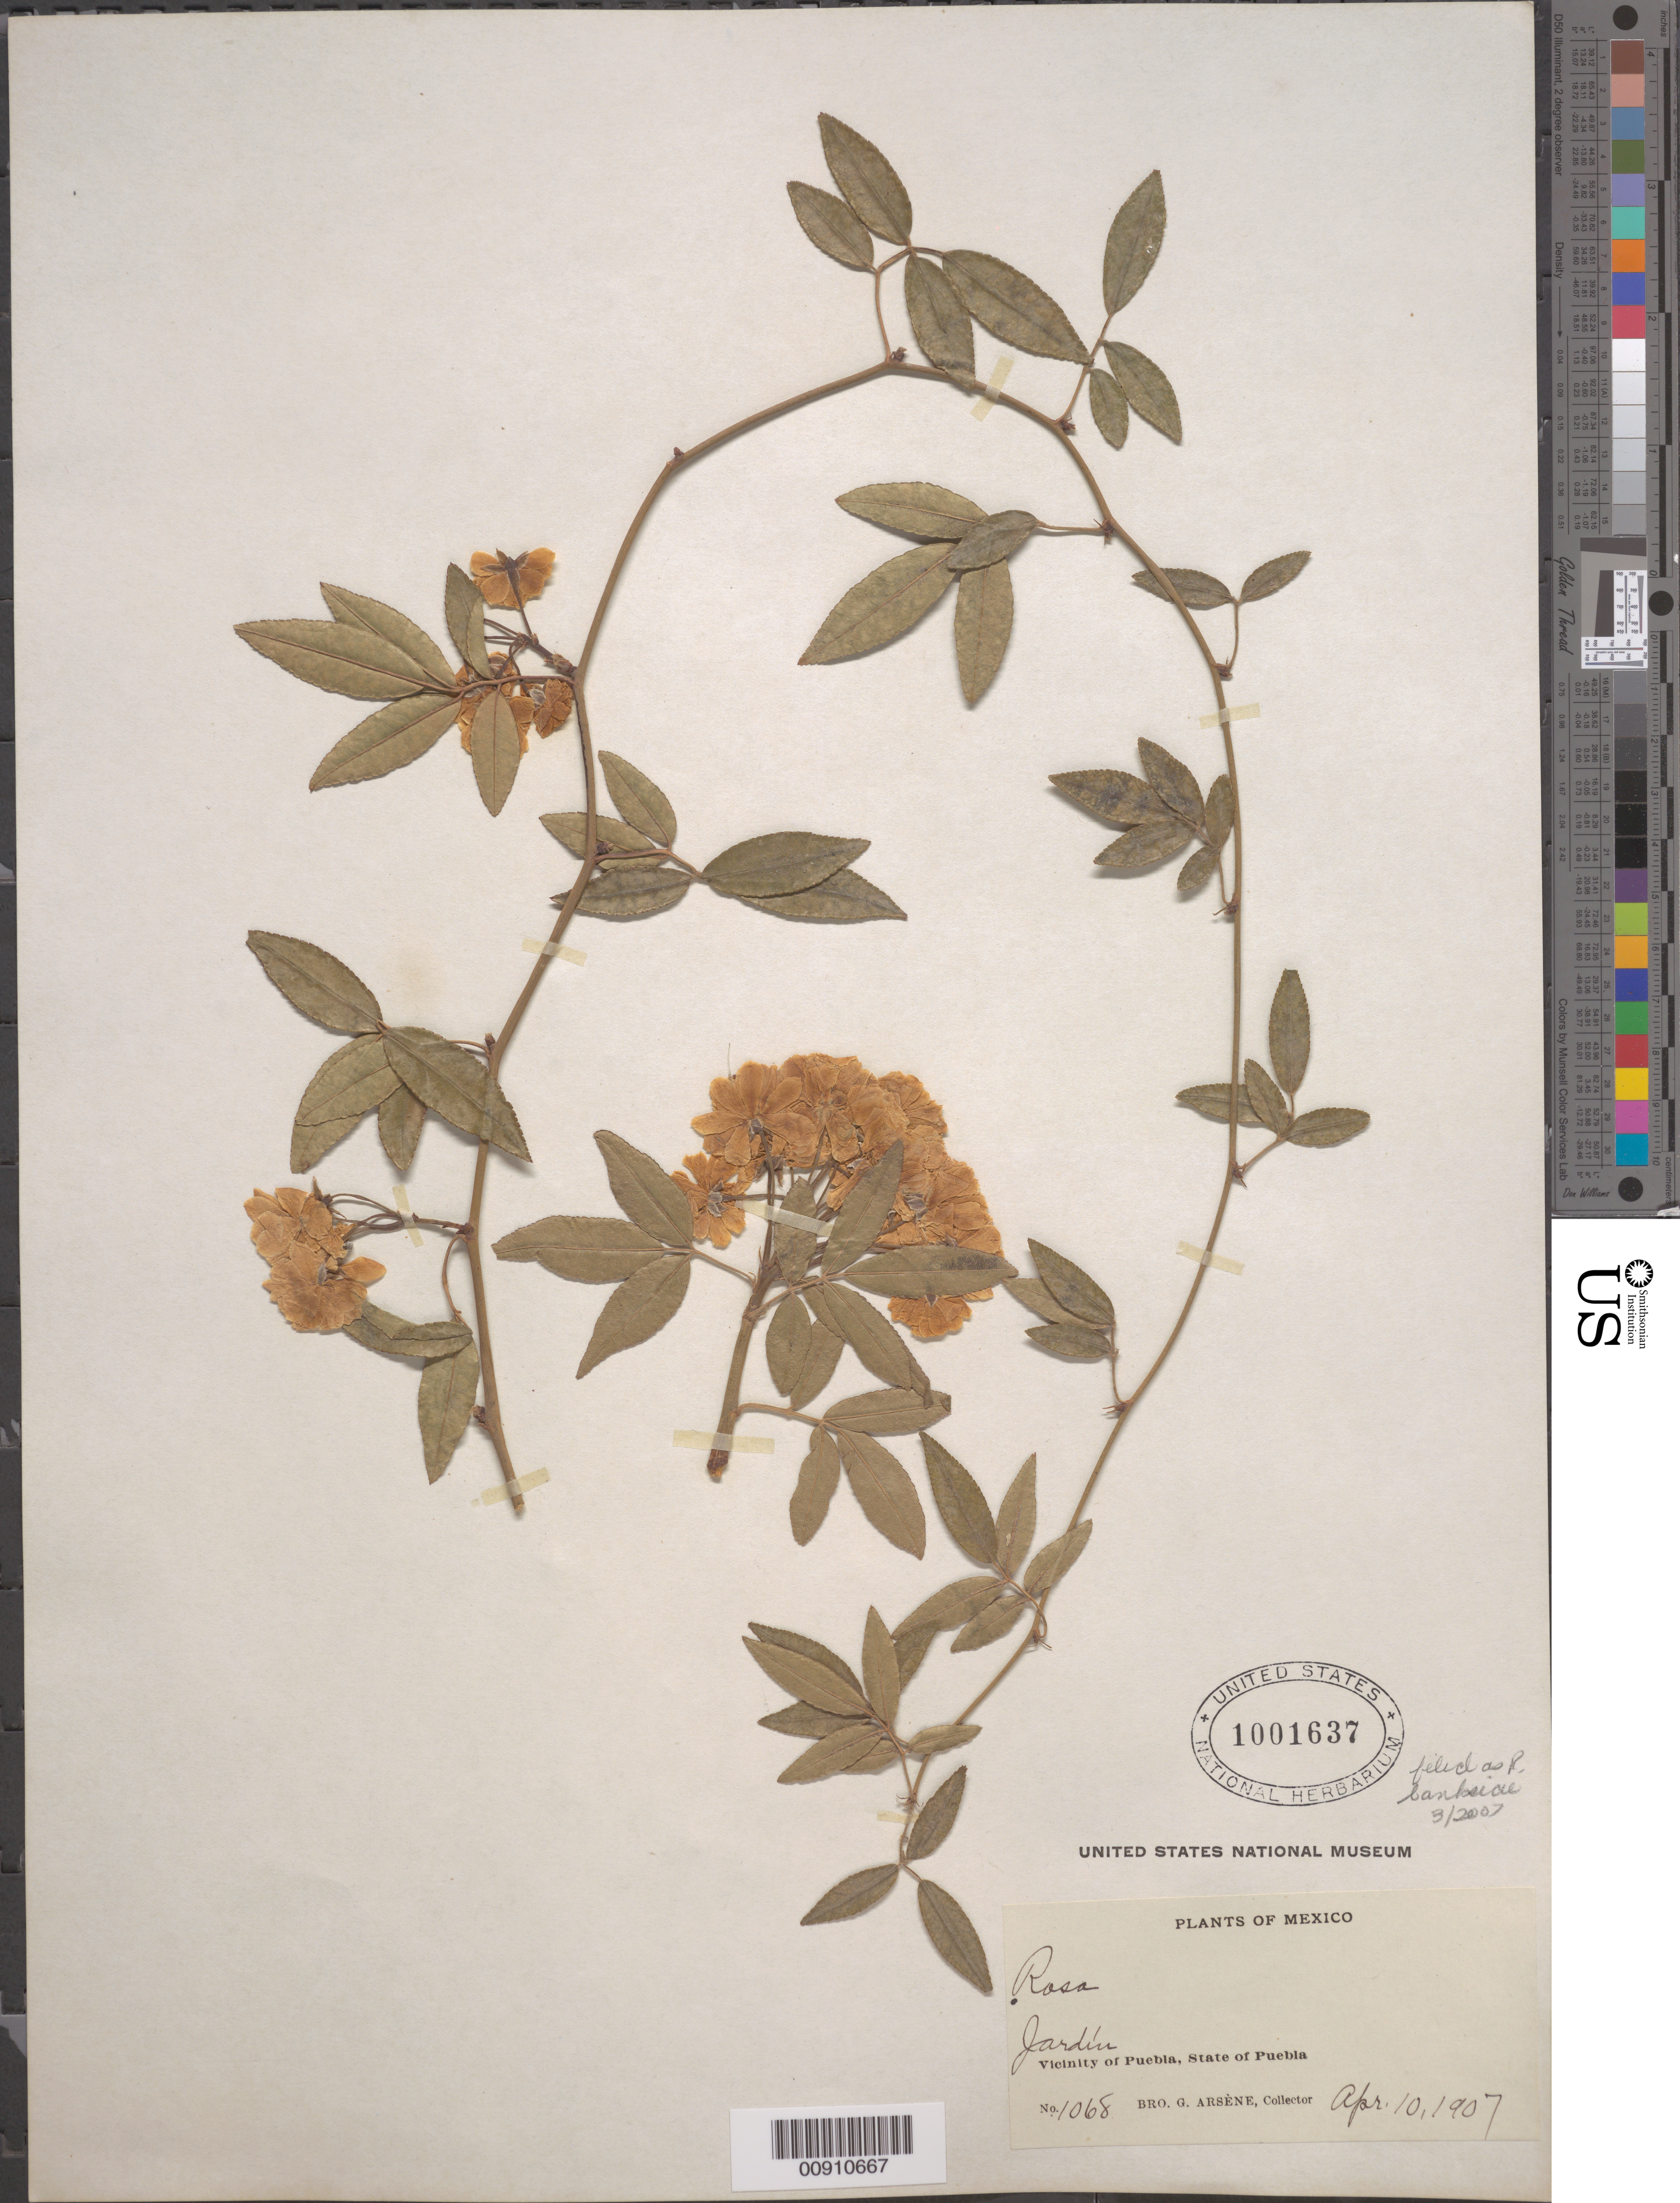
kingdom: Plantae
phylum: Tracheophyta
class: Magnoliopsida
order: Rosales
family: Rosaceae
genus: Rosa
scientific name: Rosa banksiae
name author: W.T. Aiton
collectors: Bro. G. Arsène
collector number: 1068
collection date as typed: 10 Apr 1907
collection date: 1907-04-10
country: Mexico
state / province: Puebla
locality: Jardín. Vicinity of Puebla, State of Puebla.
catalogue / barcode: US 1001637